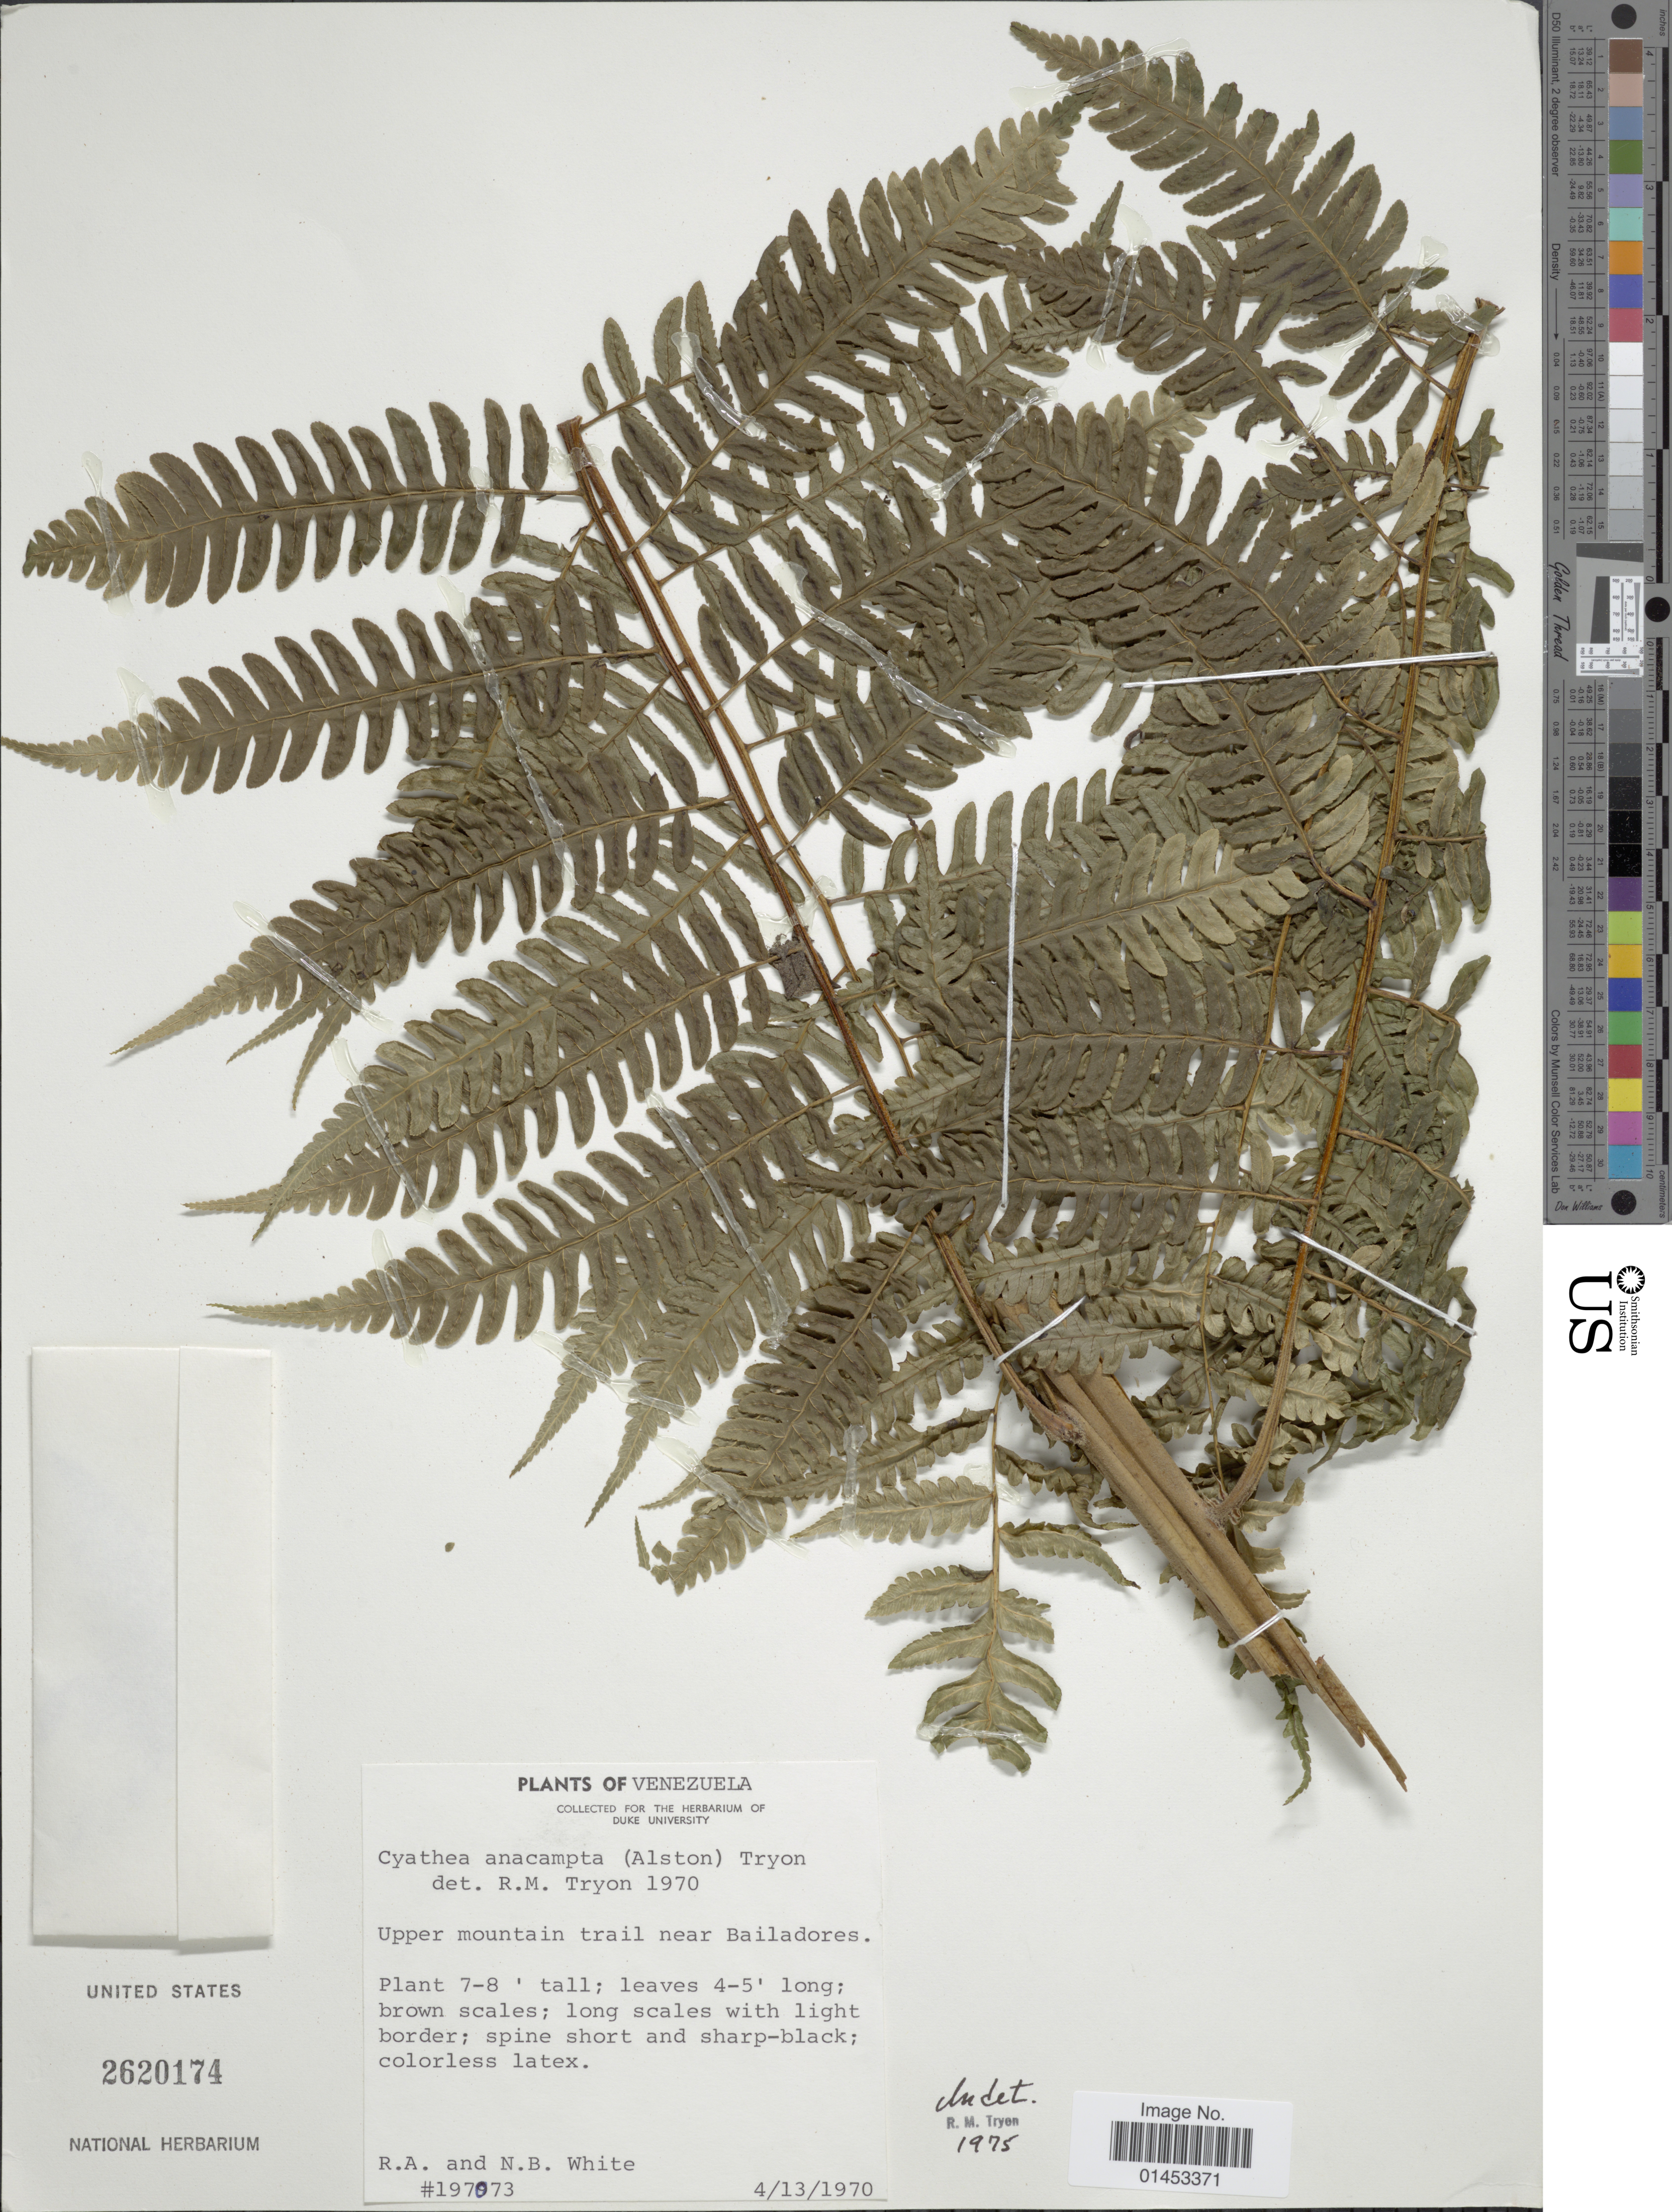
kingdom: Plantae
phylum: Tracheophyta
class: Polypodiopsida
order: Cyatheales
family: Cyatheaceae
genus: Cyathea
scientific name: Cyathea sp.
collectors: R. A. White & N. White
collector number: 197073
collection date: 1970-04-13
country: Venezuela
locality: Upper mountain trail near Bailadores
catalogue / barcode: US 2620174